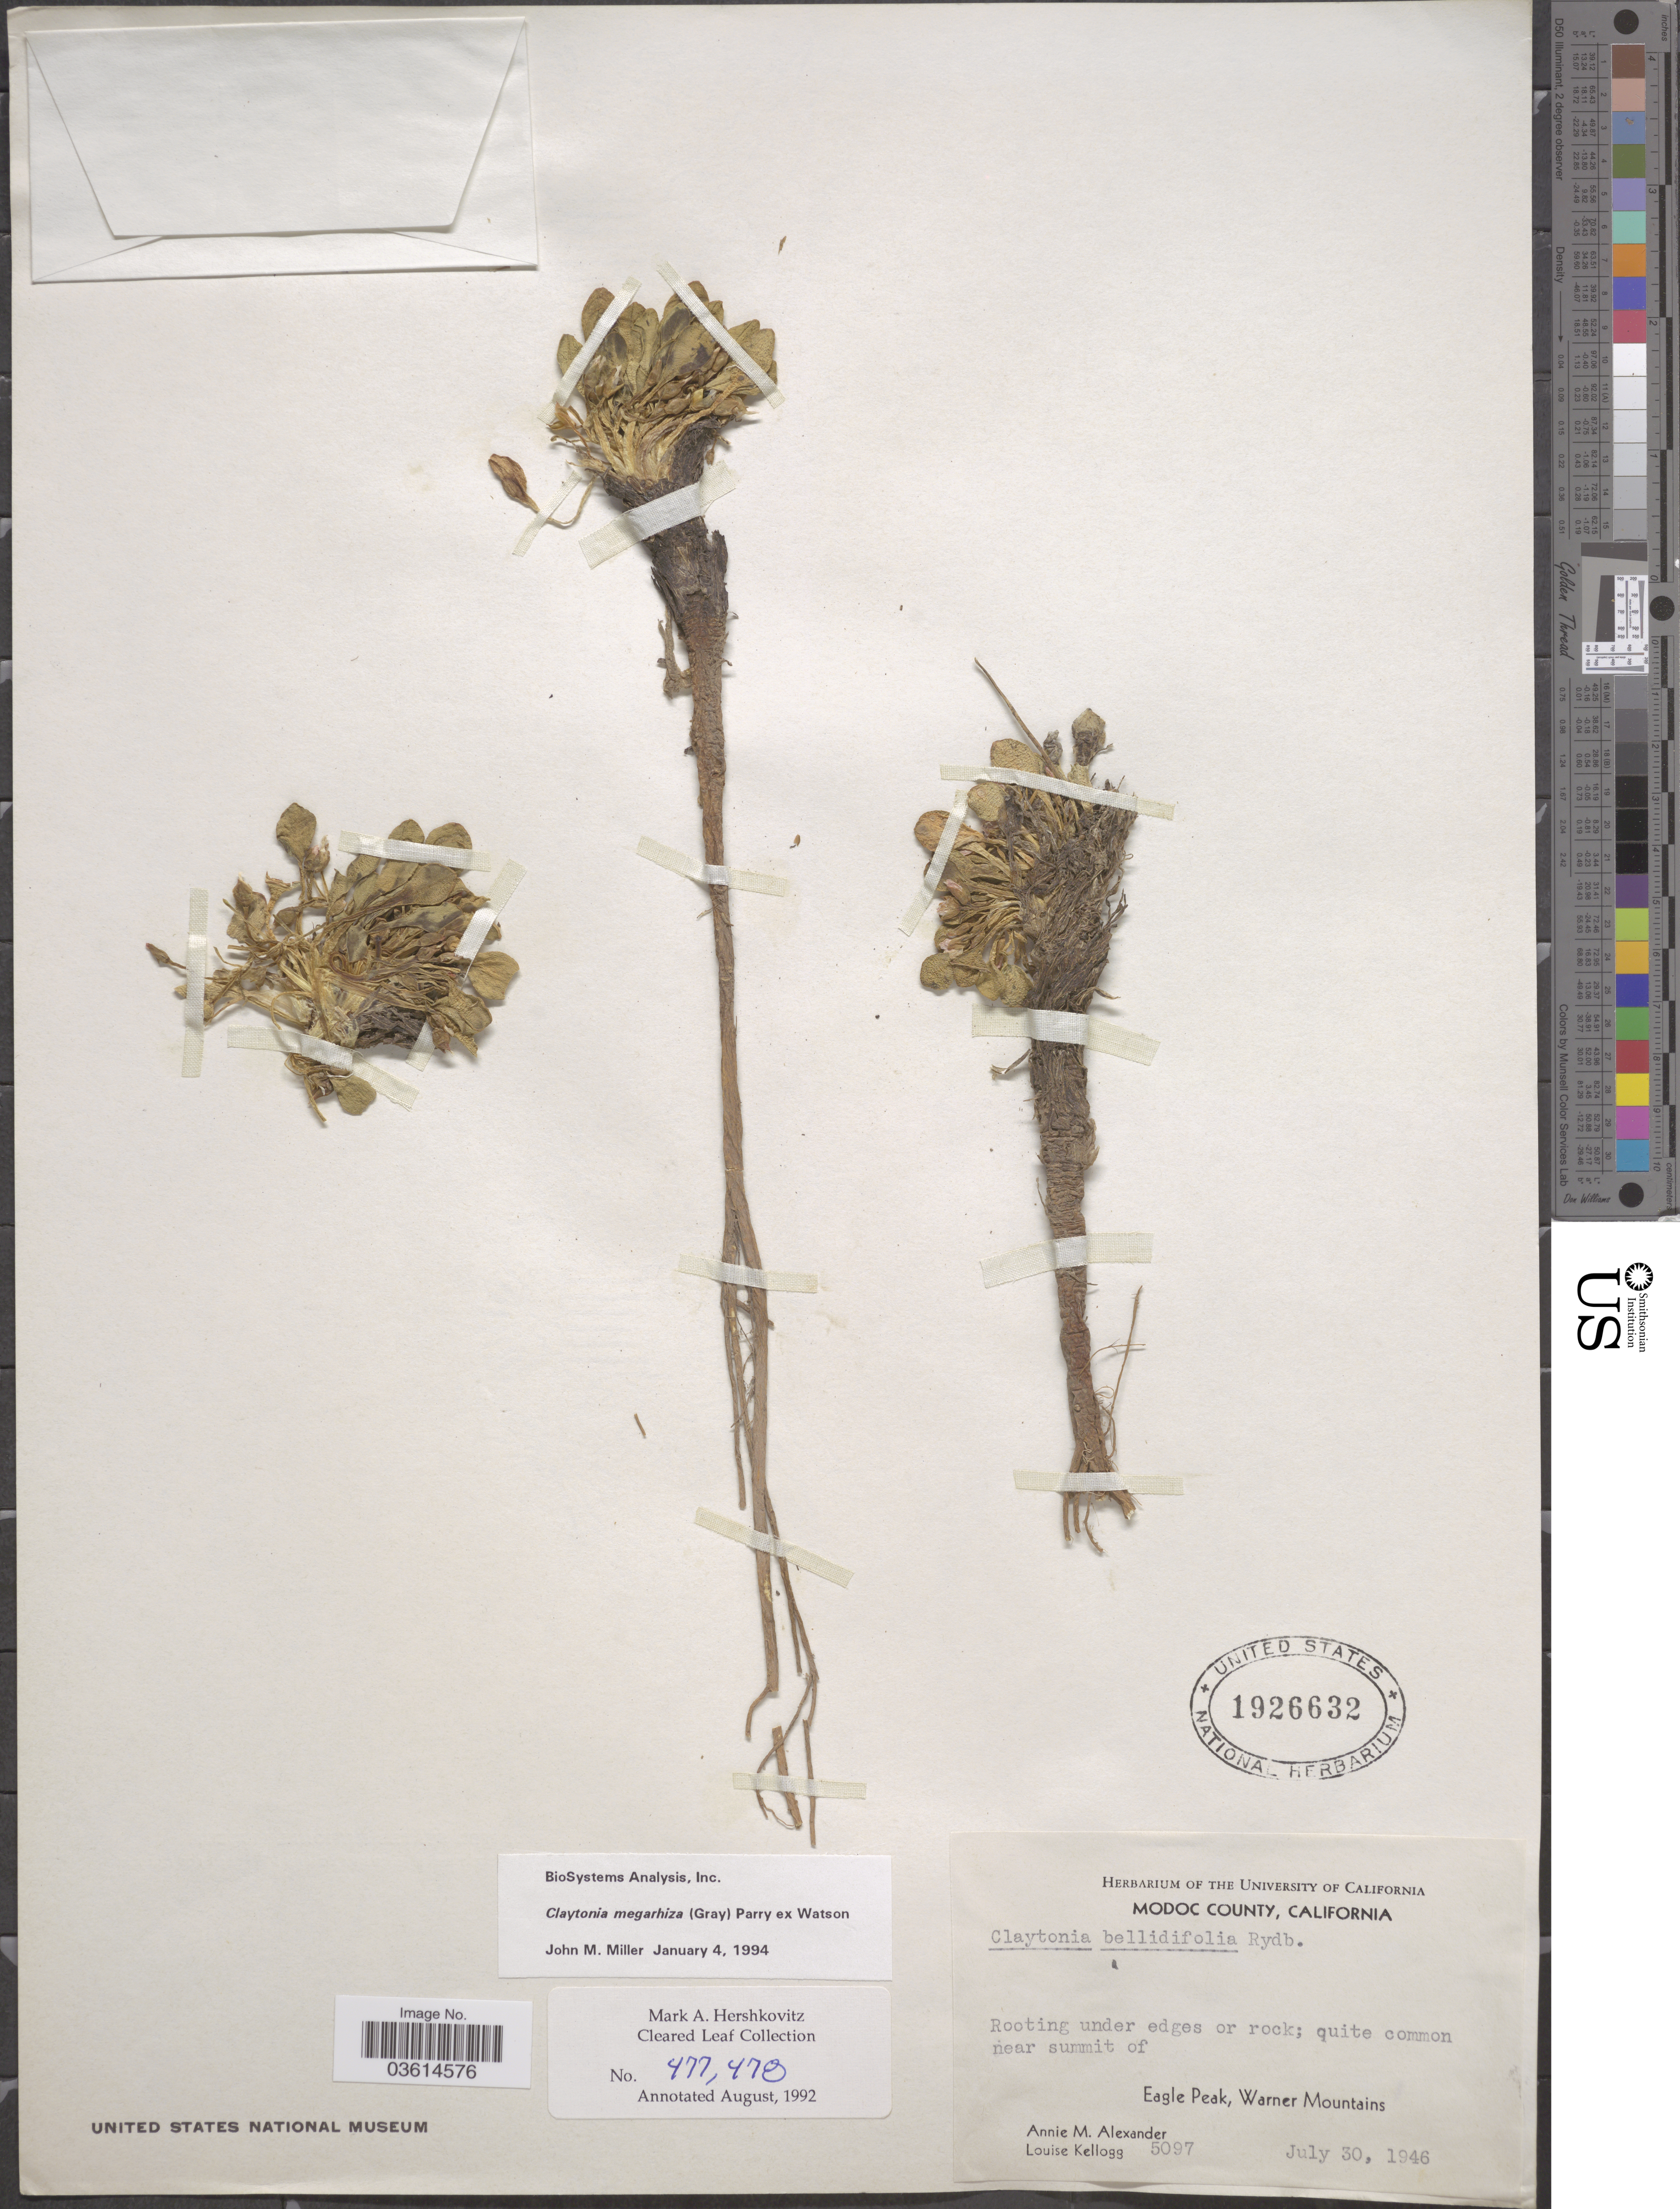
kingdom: Plantae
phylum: Tracheophyta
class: Magnoliopsida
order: Caryophyllales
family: Montiaceae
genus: Claytonia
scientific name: Claytonia megarhiza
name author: (A. Gray) Parry ex S. Watson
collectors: A. M. Alexander & L. Kellogg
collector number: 5097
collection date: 1946-07-30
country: United States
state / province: California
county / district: Modoc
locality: Modoc County. Near summit of Eagle Peak, Warner Mountains.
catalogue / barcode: US 1926632